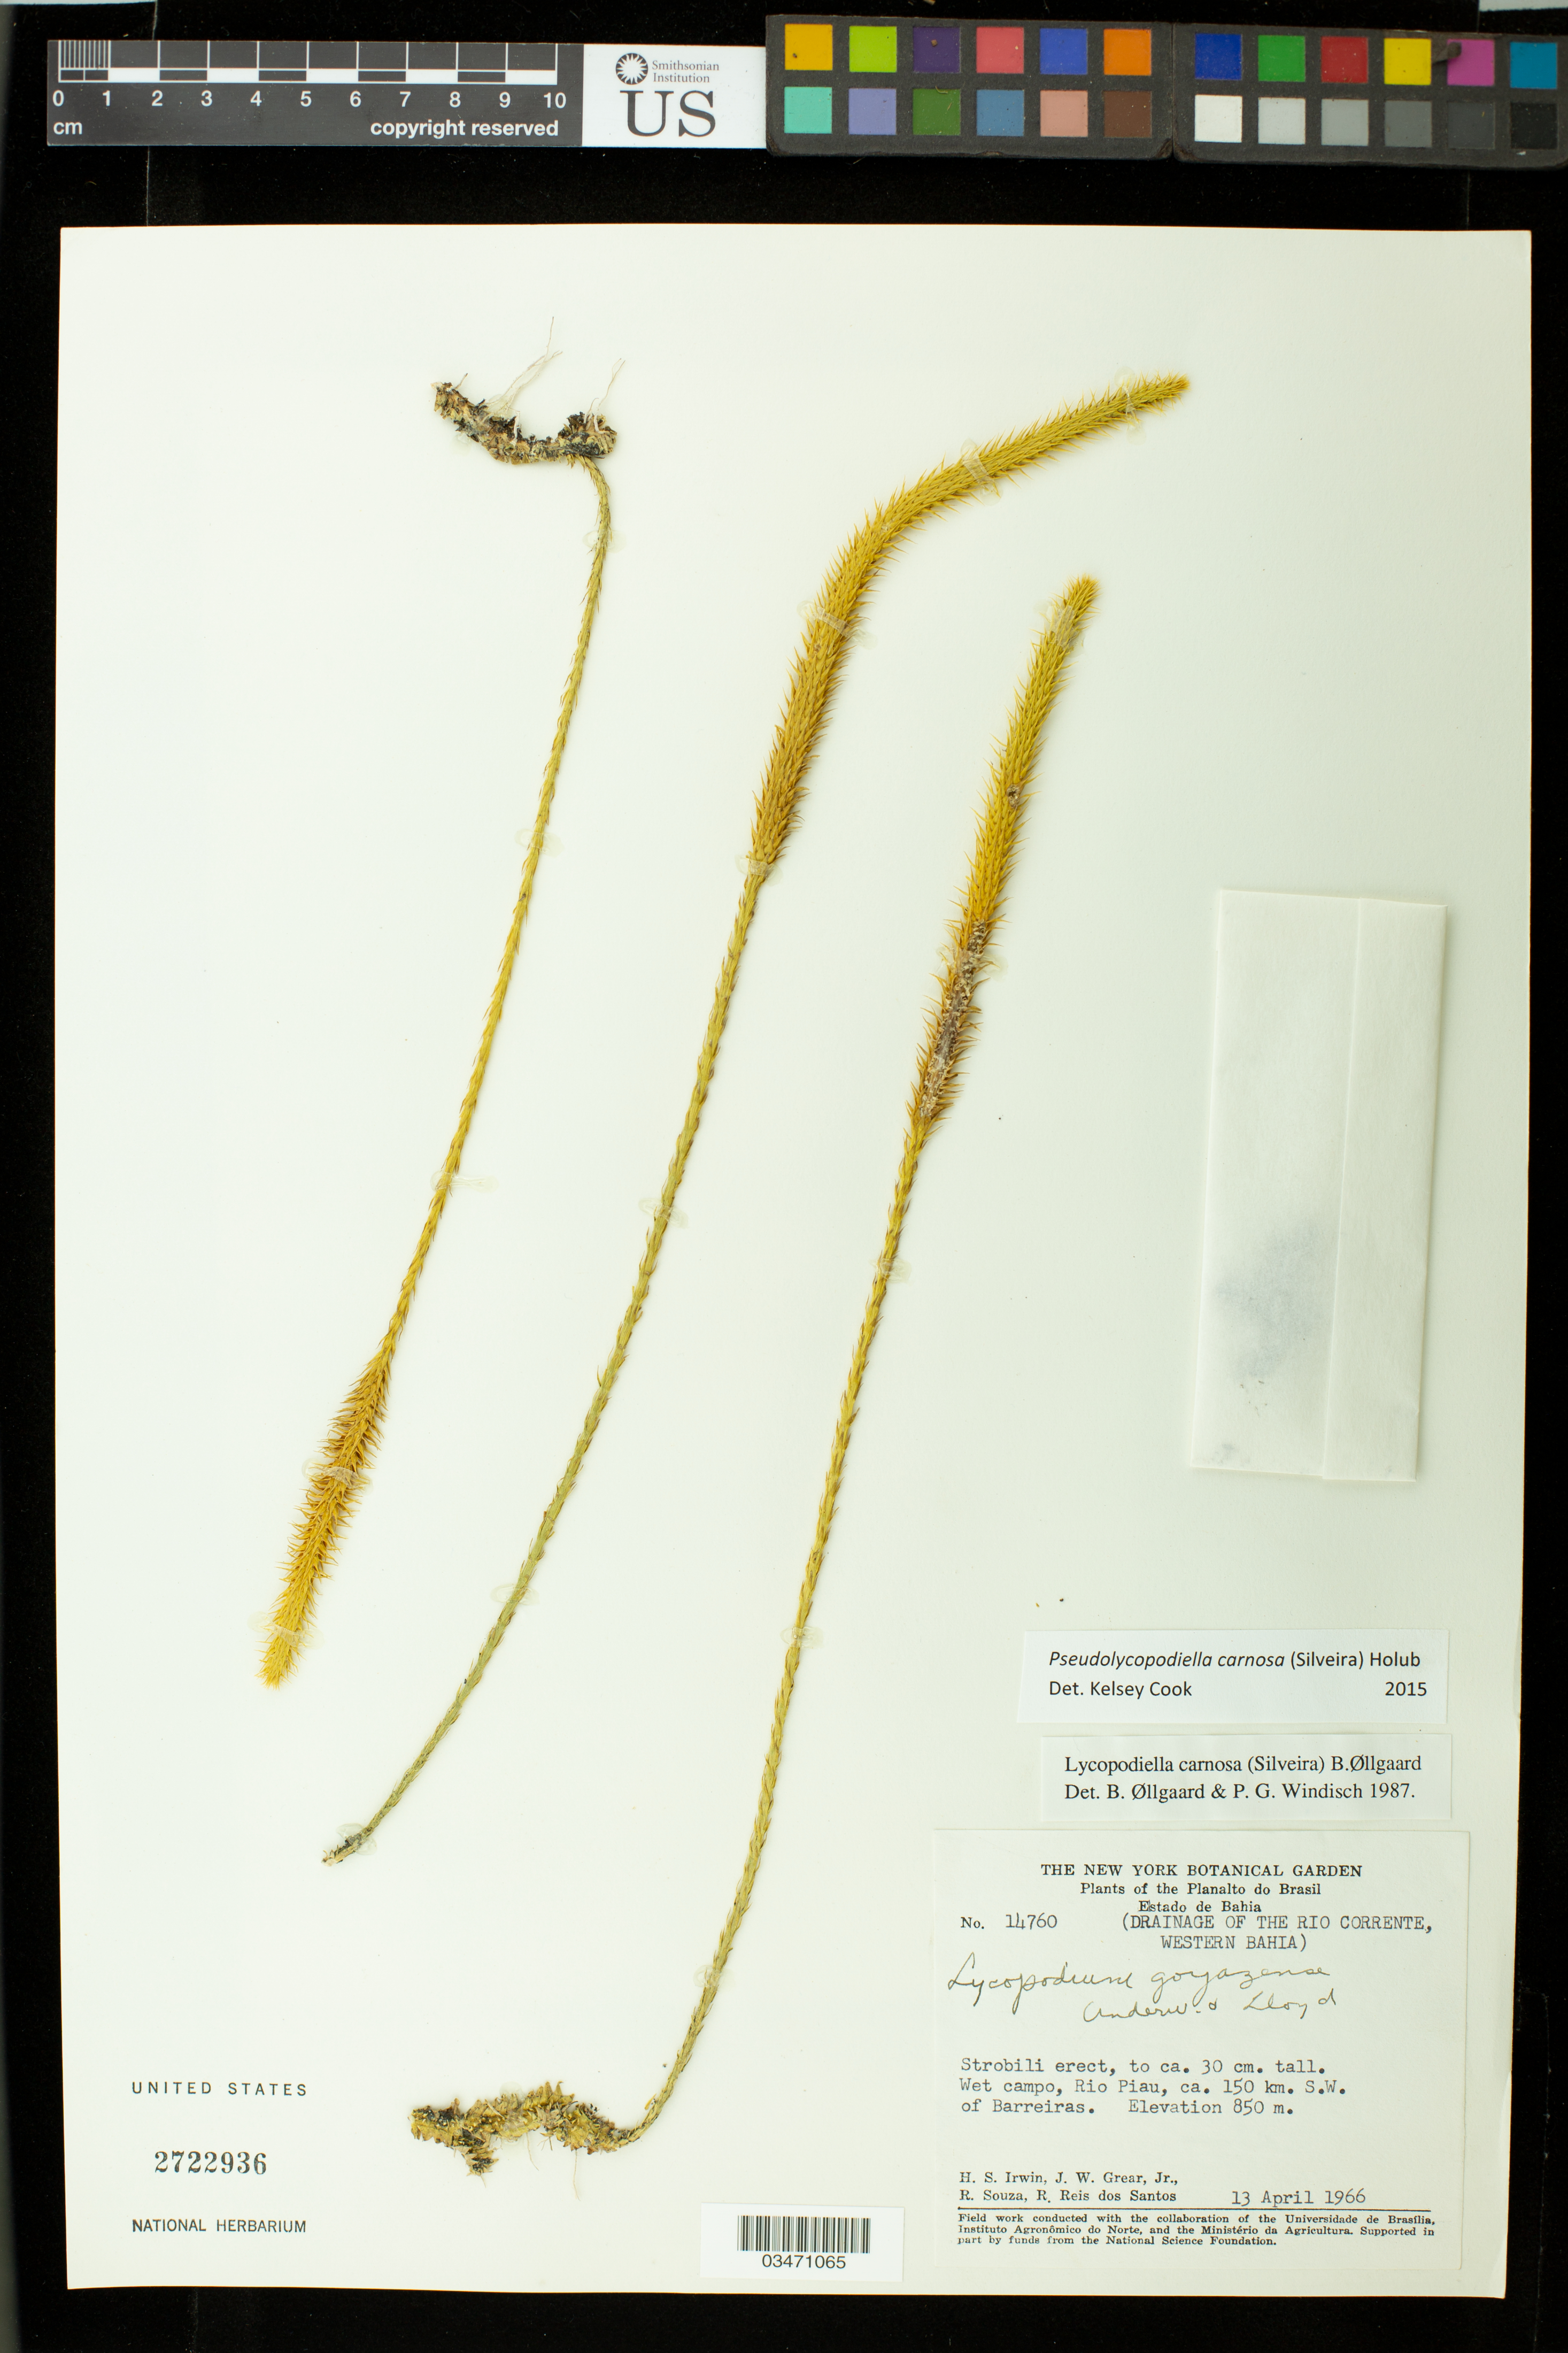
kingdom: Plantae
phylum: Tracheophyta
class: Lycopodiopsida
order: Lycopodiales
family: Lycopodiaceae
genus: Pseudolycopodiella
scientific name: Pseudolycopodiella carnosa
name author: (Silveira) Holub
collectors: H. Irwin, J. W. Grear, R. Souza & R. R. Santos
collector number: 14760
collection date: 1966-04-13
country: Brazil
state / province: Bahia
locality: Planalto do Brasil. (Drainage of the Rio Corrente, Western Bahia). Rio Piau, ca. 150 km. S.W. of Barreiras.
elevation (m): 850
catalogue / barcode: US 2722936